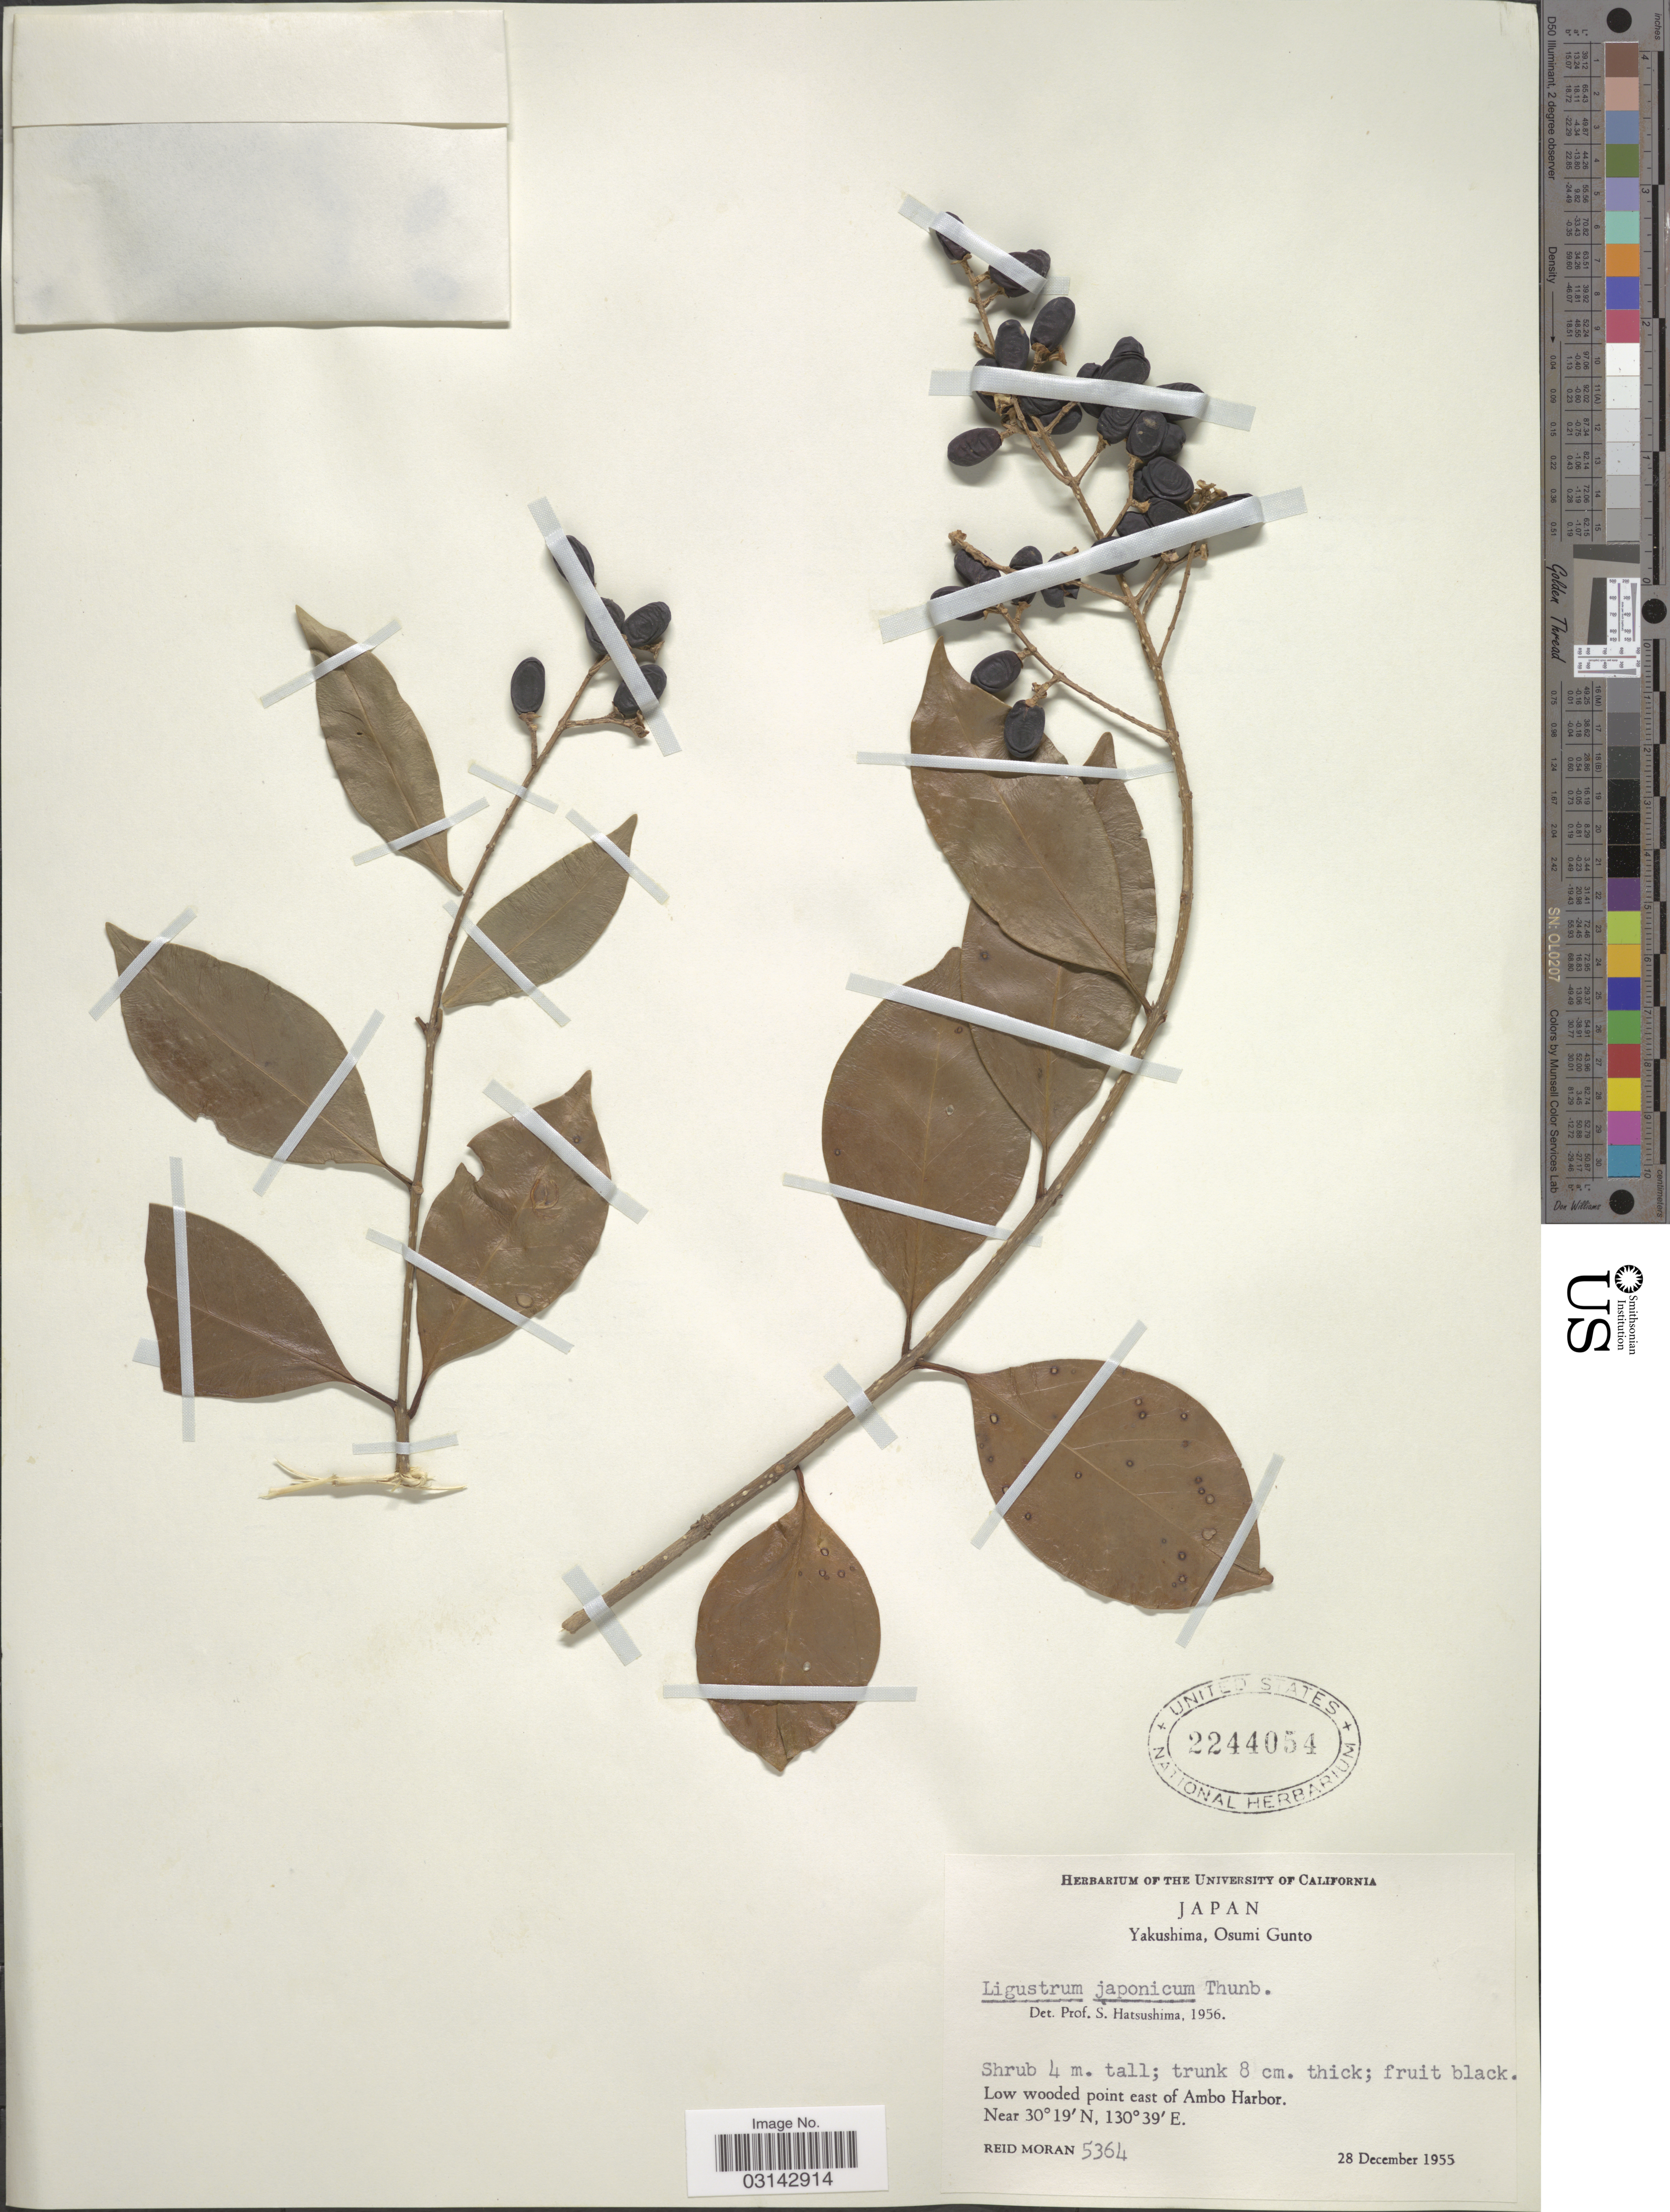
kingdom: Plantae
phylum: Tracheophyta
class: Magnoliopsida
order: Lamiales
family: Oleaceae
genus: Ligustrum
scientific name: Ligustrum japonicum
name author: Thunb.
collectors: R. V. Moran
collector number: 5364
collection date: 1955-12-28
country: Japan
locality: Yakushima, Osumi Gunto. East of Ambo Harbor.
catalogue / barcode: US 2244054